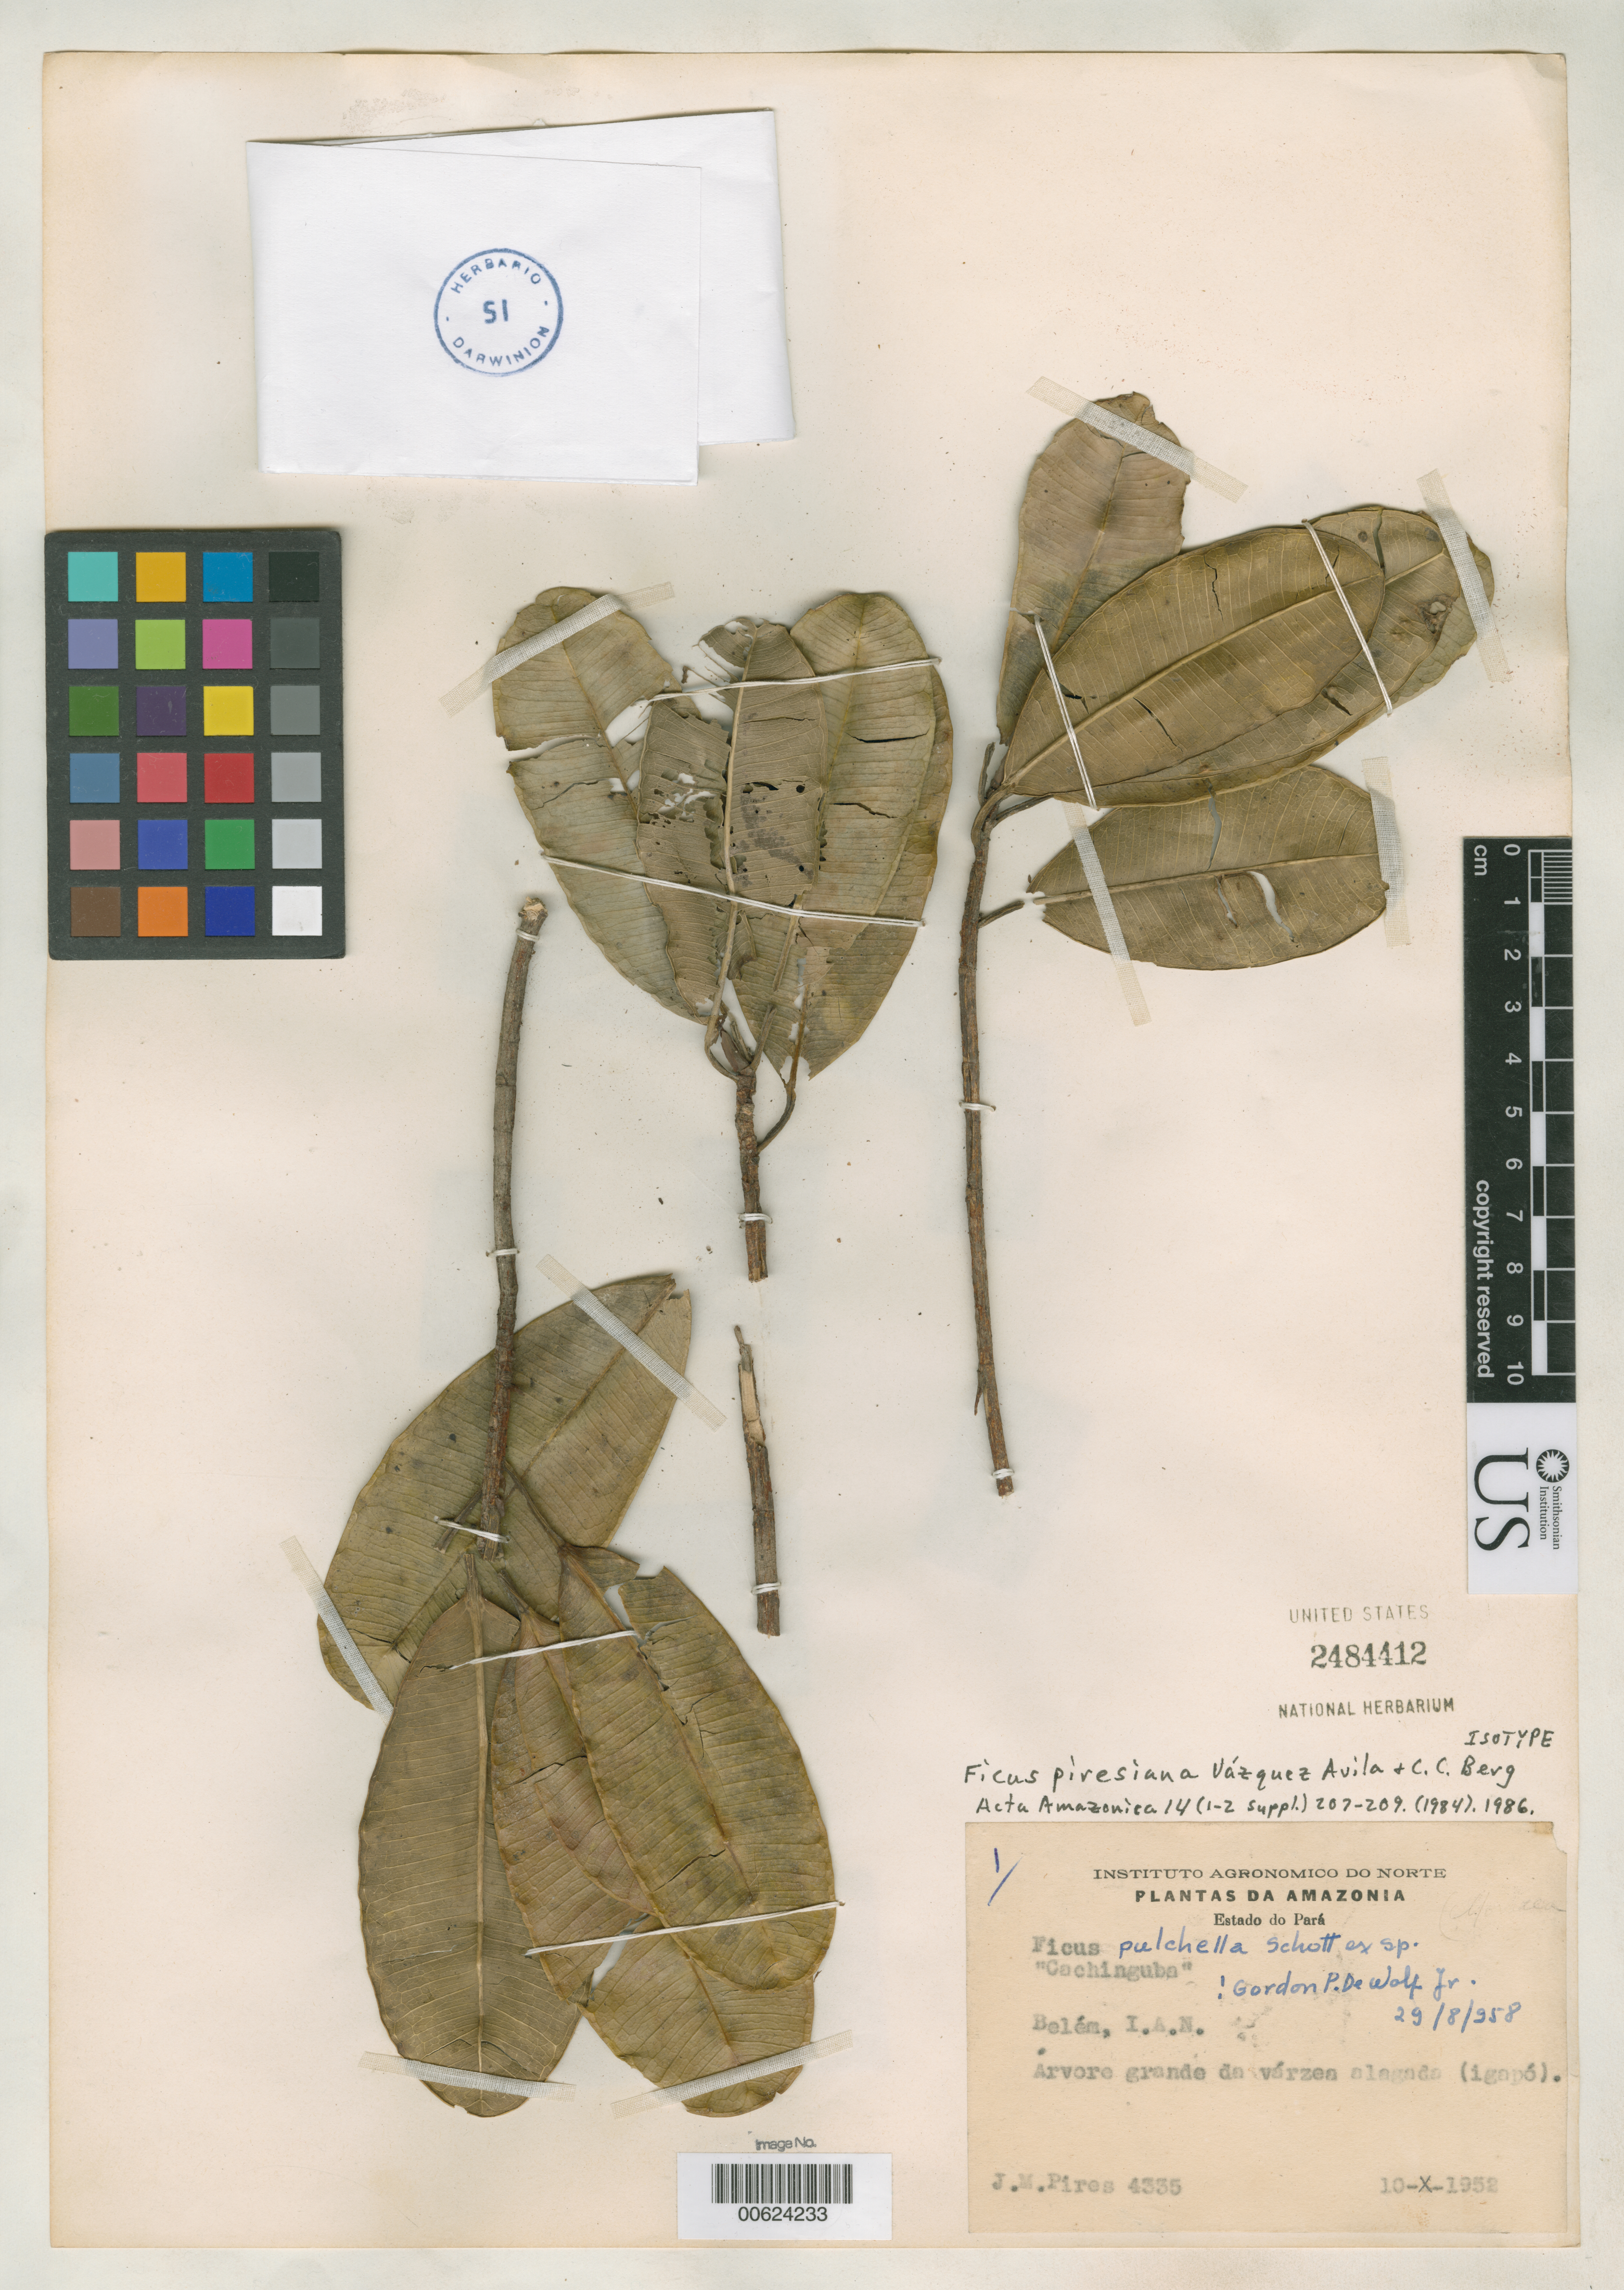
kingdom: Plantae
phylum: Tracheophyta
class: Magnoliopsida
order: Rosales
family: Moraceae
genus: Ficus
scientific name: Ficus piresiana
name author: Vázq. Avila & C.C. Berg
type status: Isotype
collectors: J. M. Pires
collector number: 4335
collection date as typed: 10 Oct 1952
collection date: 1952-10-10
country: Brazil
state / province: Pará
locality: Belém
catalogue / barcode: US 2484412